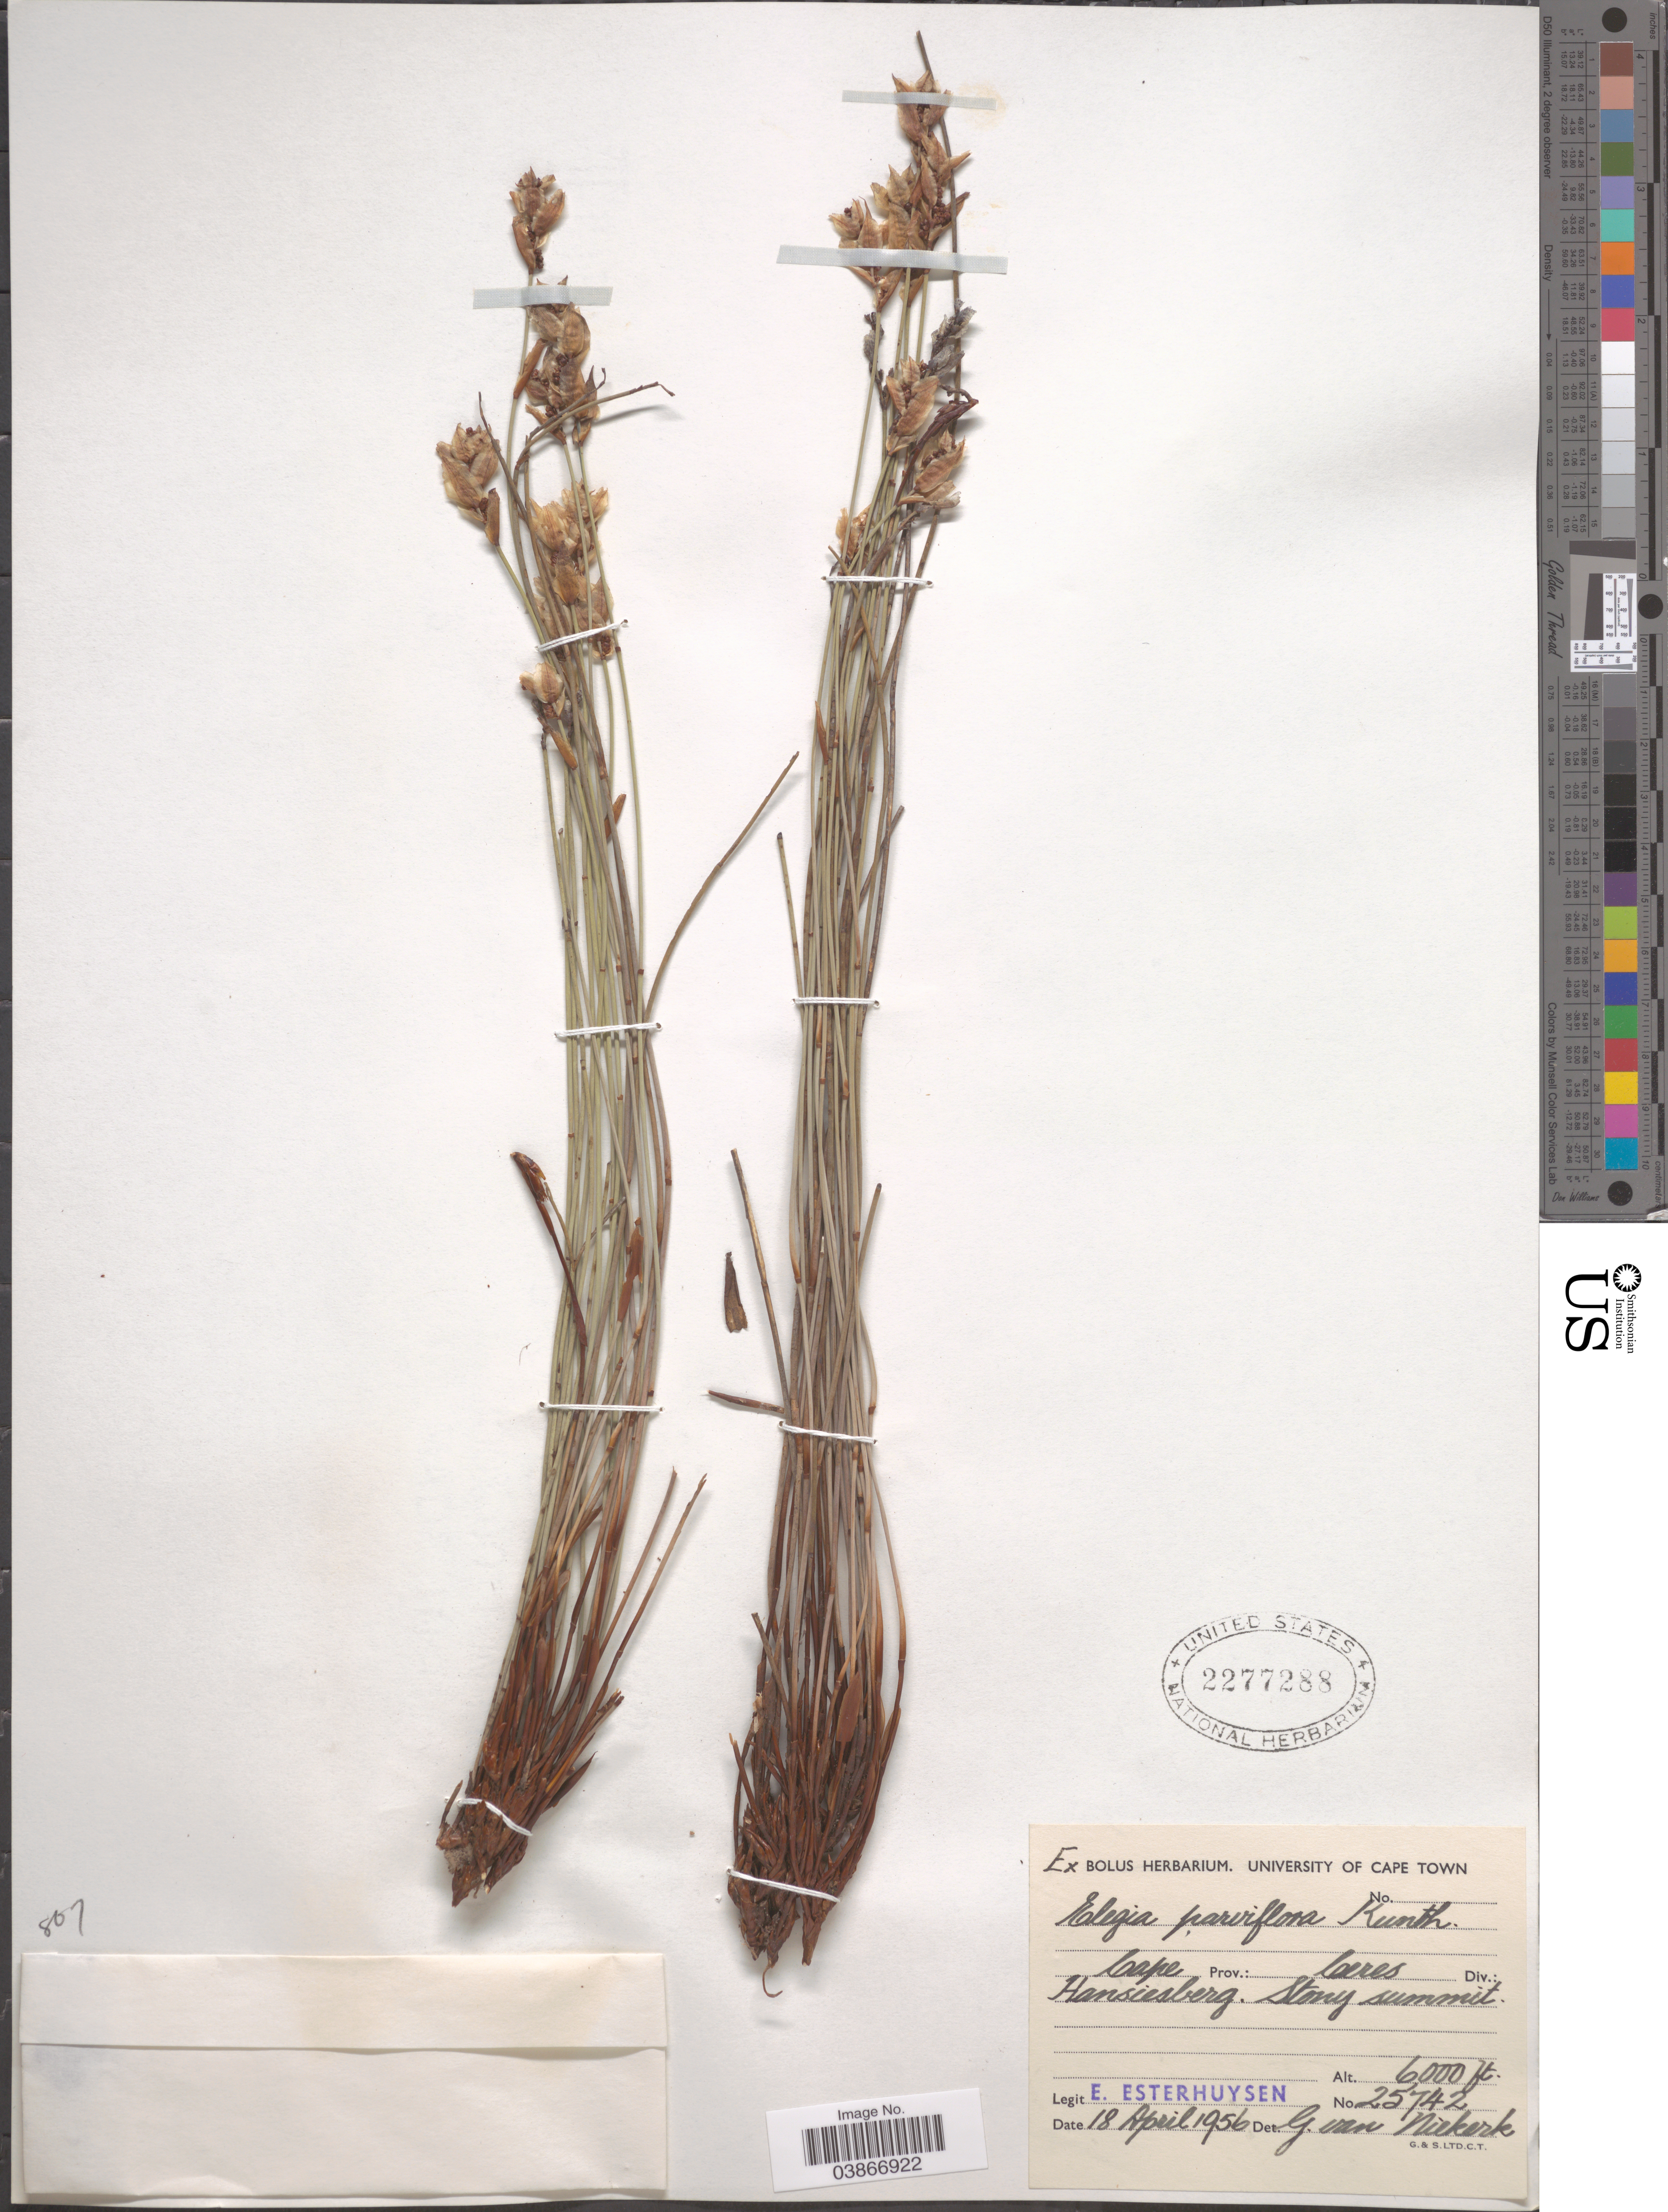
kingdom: Plantae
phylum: Tracheophyta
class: Liliopsida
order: Poales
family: Restionaceae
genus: Elegia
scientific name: Elegia parviflora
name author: (Thunb.) Kunth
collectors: E. E. Esterhuysen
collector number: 25742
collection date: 1956-04-18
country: South Africa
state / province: Western Cape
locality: Ceres Div.: Hansiesberg. Stony summit.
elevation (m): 1829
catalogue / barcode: US 2277288